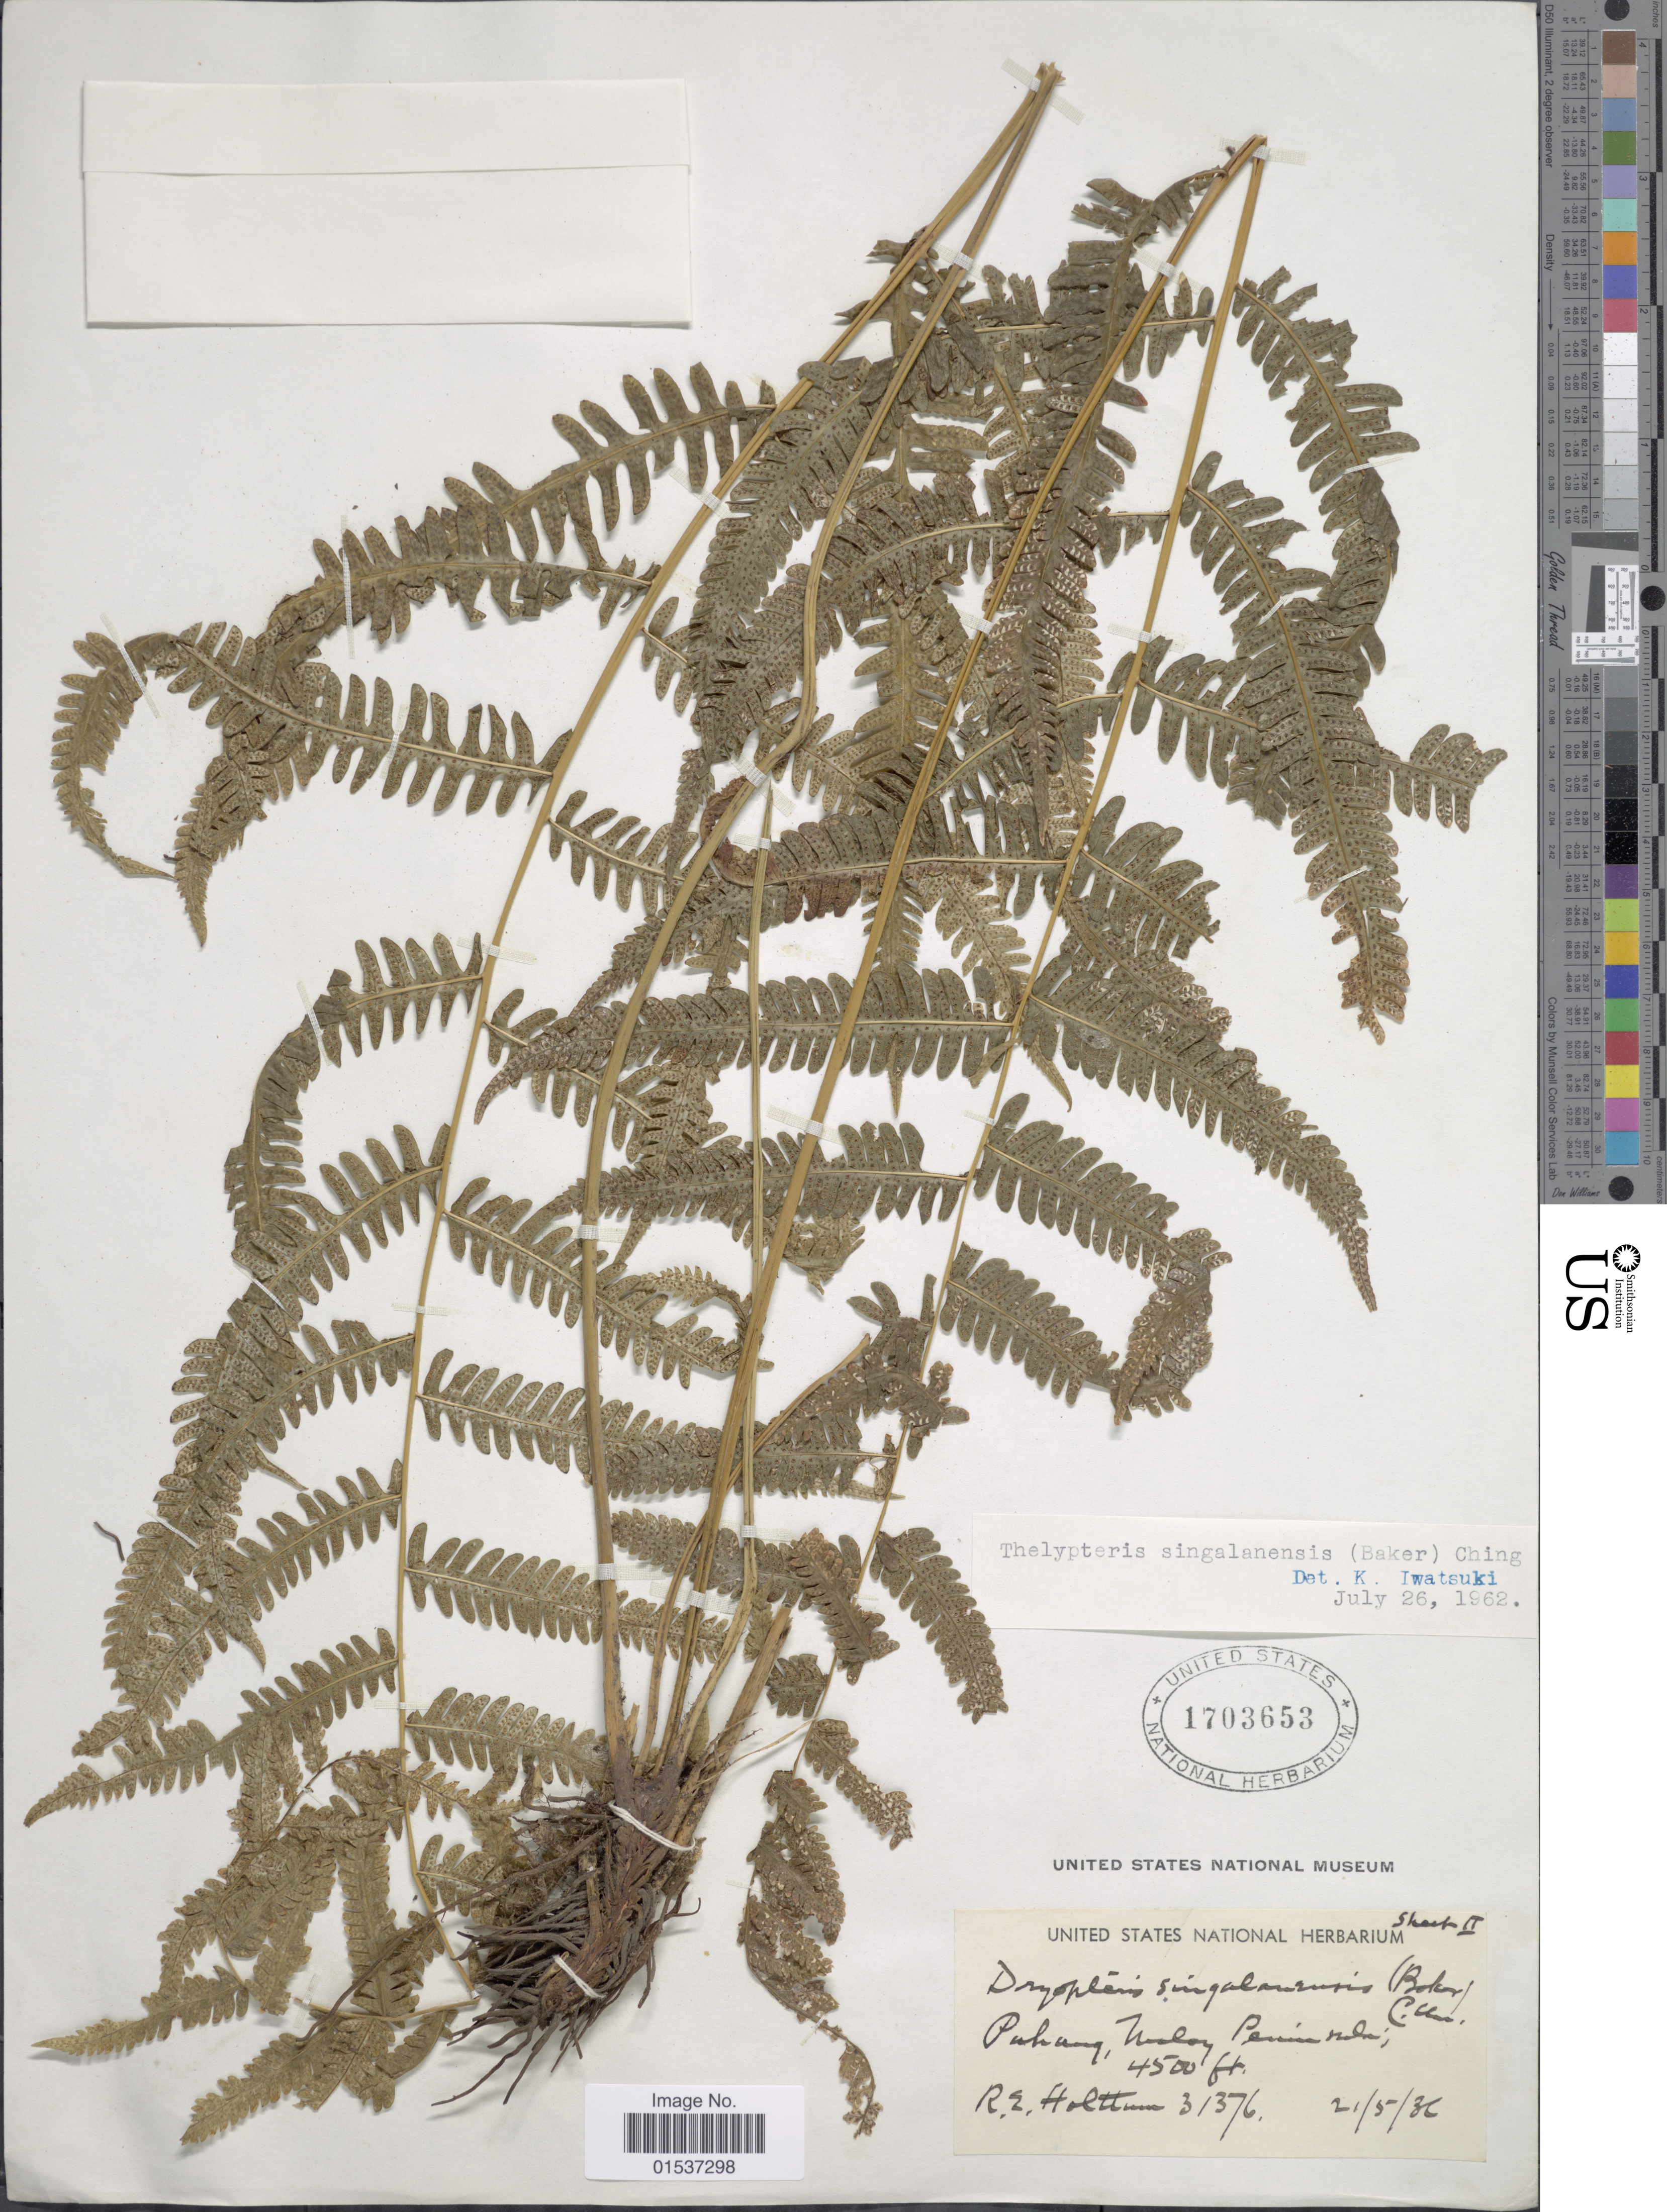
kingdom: Plantae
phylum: Tracheophyta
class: Polypodiopsida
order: Polypodiales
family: Thelypteridaceae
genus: Metathelypteris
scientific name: Metathelypteris singalanensis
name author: (Baker) Ching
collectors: R. E. Holttum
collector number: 31376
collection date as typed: Transcribed d/m/y: 21/5/36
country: Malaysia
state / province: Pahang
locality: Pahang: Malay Peninsula,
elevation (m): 1372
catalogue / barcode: US 1703653